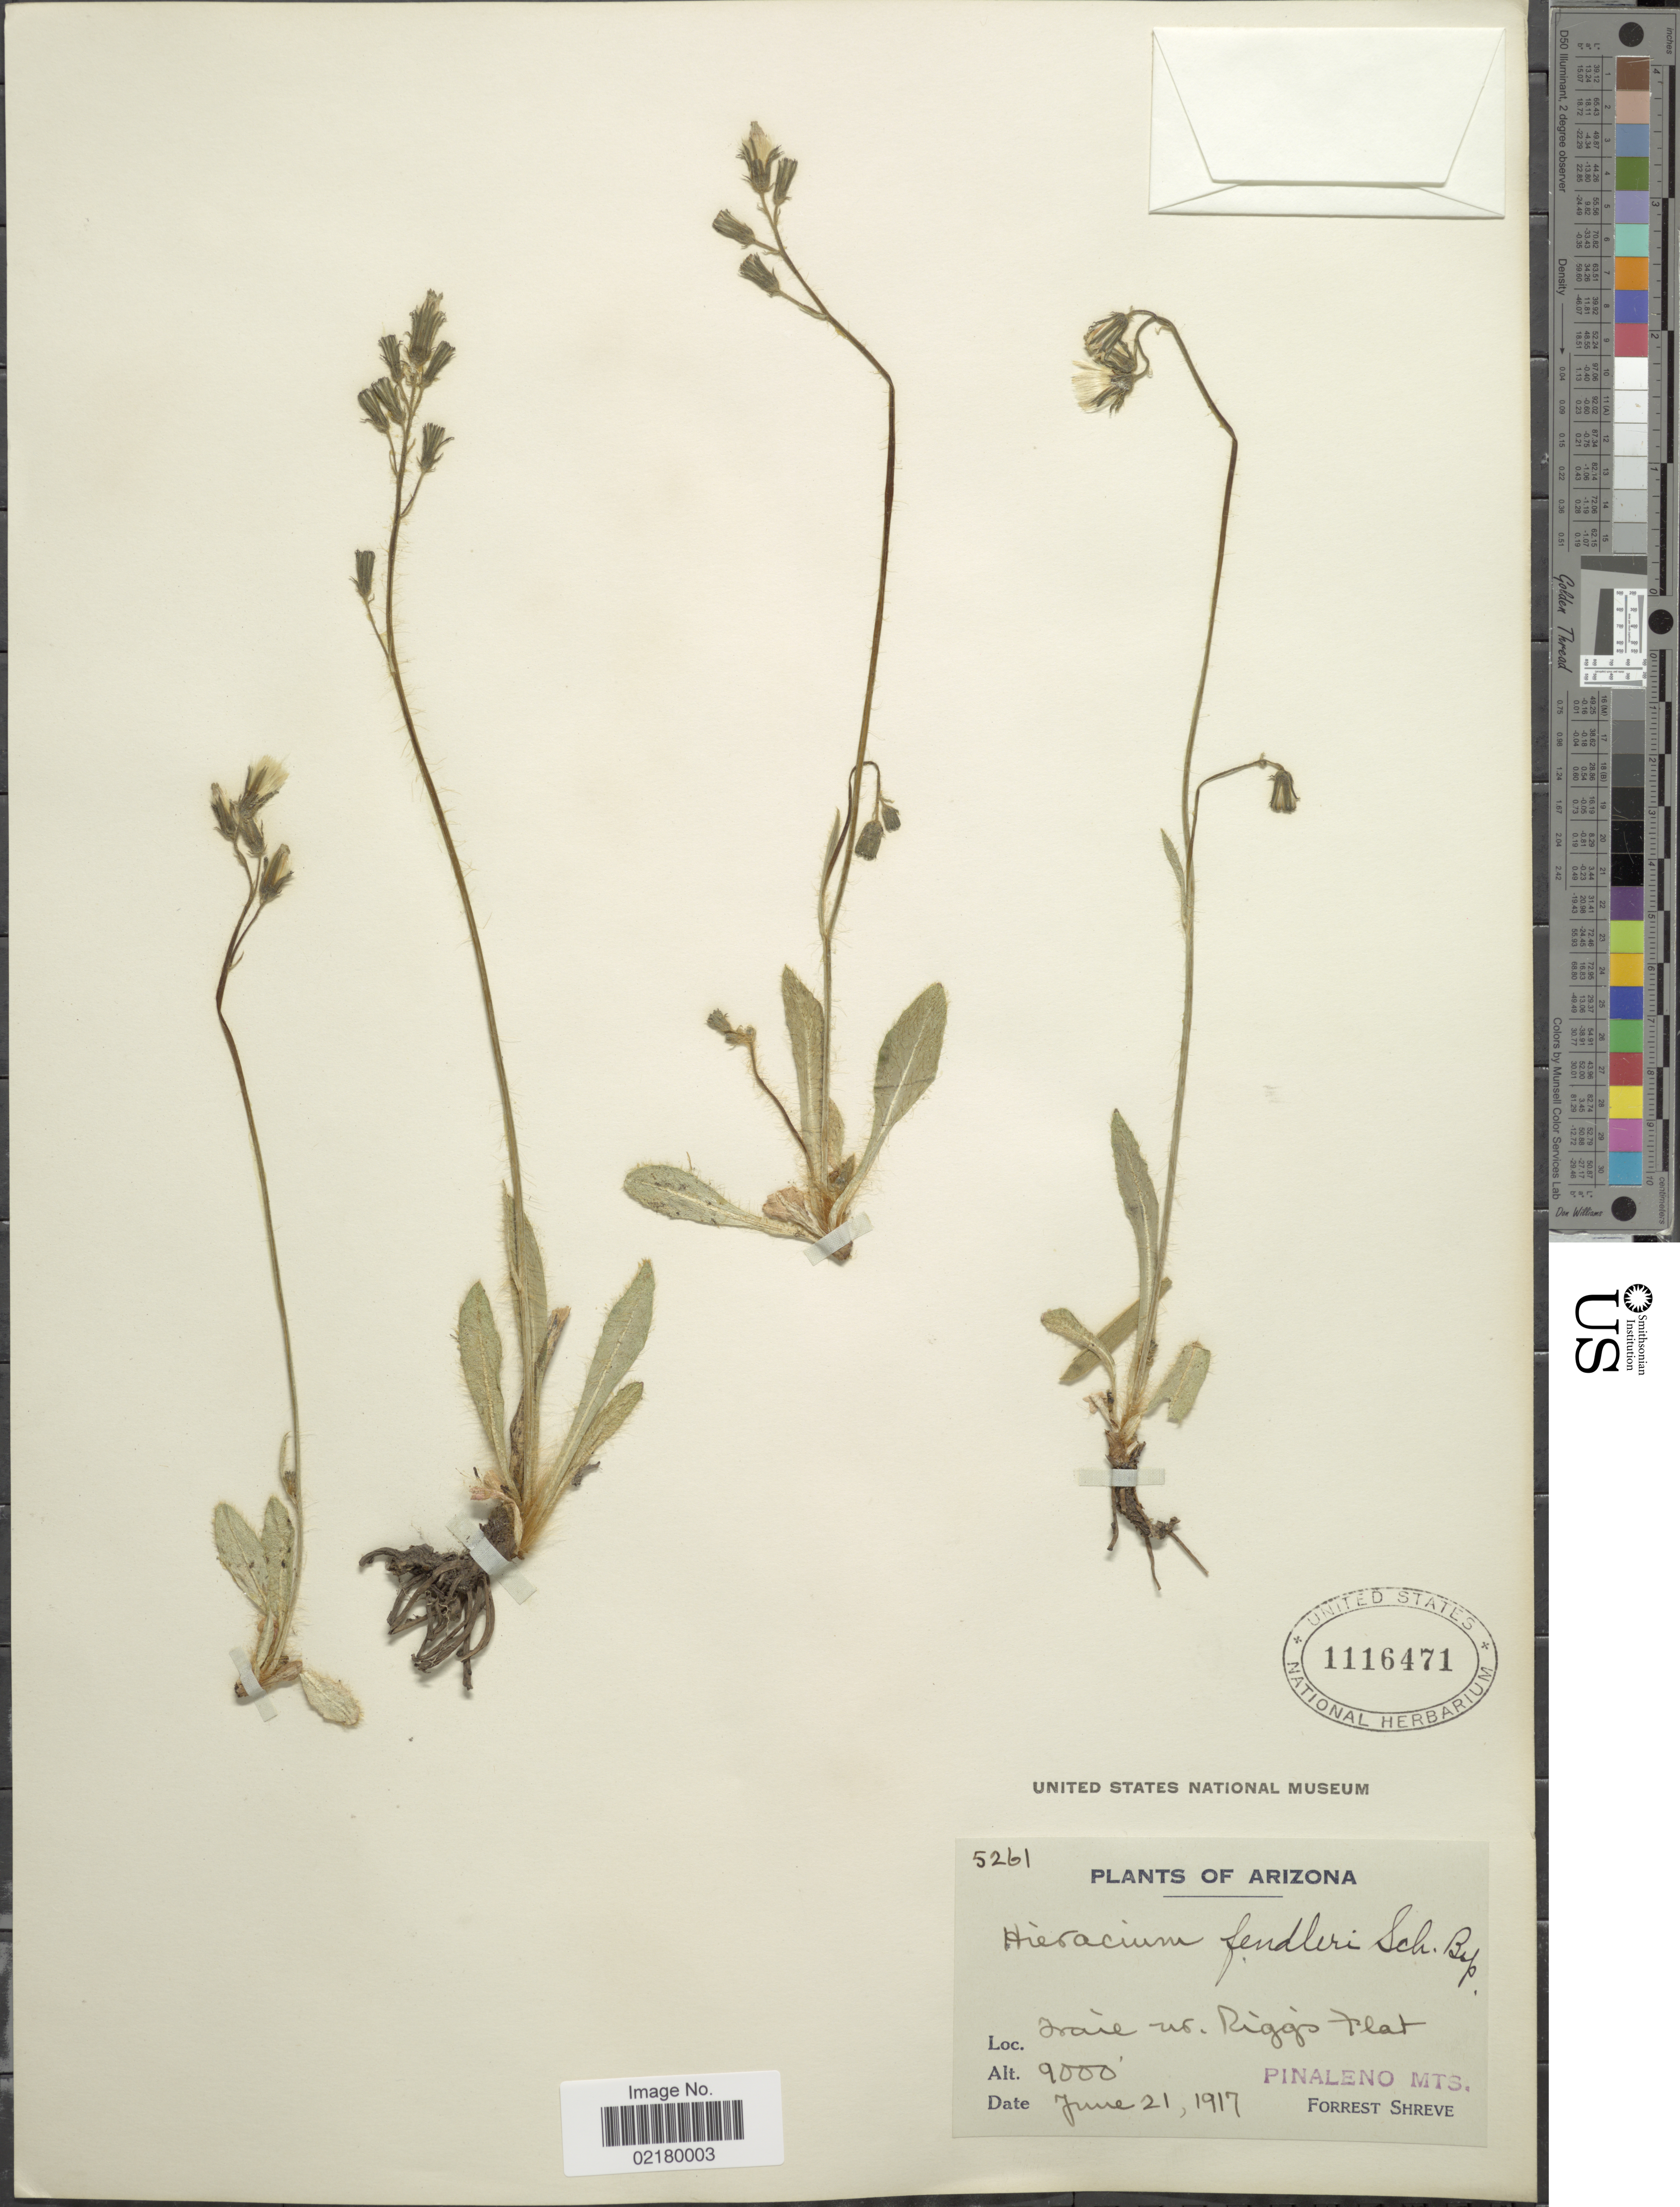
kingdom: Plantae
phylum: Tracheophyta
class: Magnoliopsida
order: Asterales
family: Asteraceae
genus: Hieracium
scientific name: Hieracium fendleri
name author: Sch. Bip.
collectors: F. Shreve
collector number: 5261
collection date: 1917-06-21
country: United States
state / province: Arizona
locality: Trail nr Riggs flat, Pinaleno Mts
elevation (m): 2743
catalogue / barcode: US 1116471